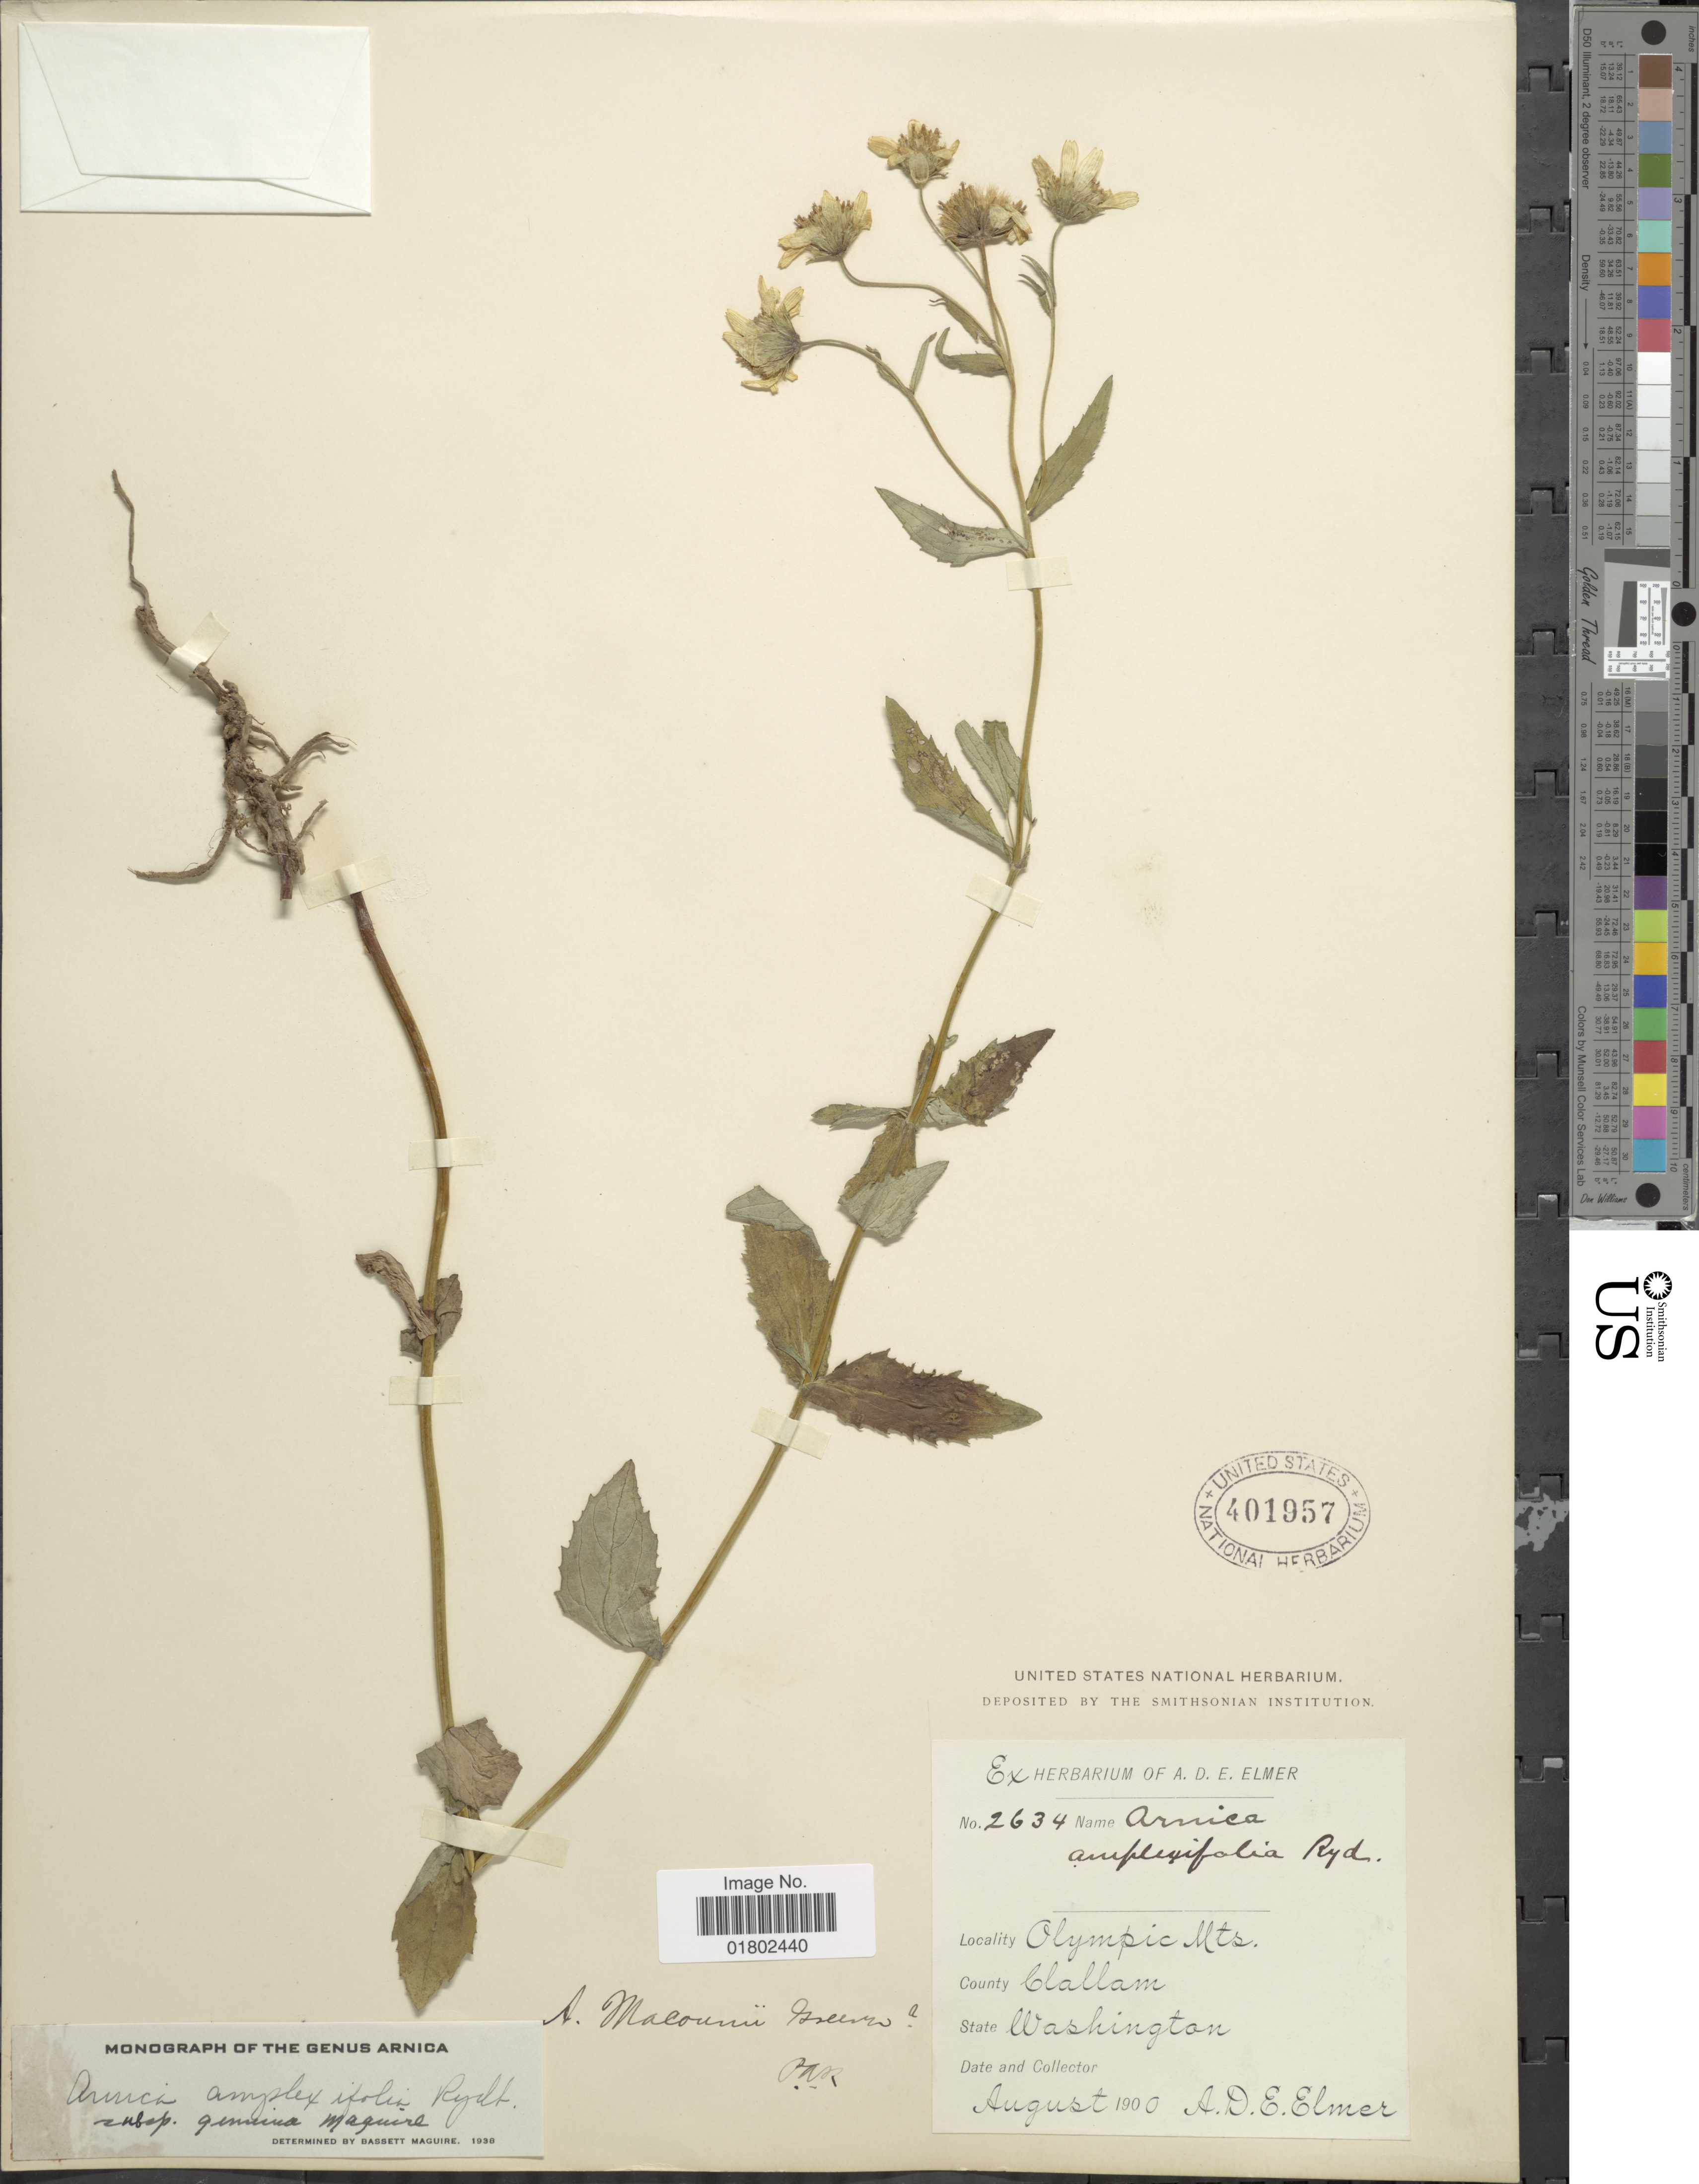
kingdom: Plantae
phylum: Tracheophyta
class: Magnoliopsida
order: Asterales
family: Asteraceae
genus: Arnica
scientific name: Arnica amplexifolia subsp. genuina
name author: Maguire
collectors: A. D. E. Elmer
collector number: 2634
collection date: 1900-08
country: United States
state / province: Washington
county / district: Clallam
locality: Clallam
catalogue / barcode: US 401957